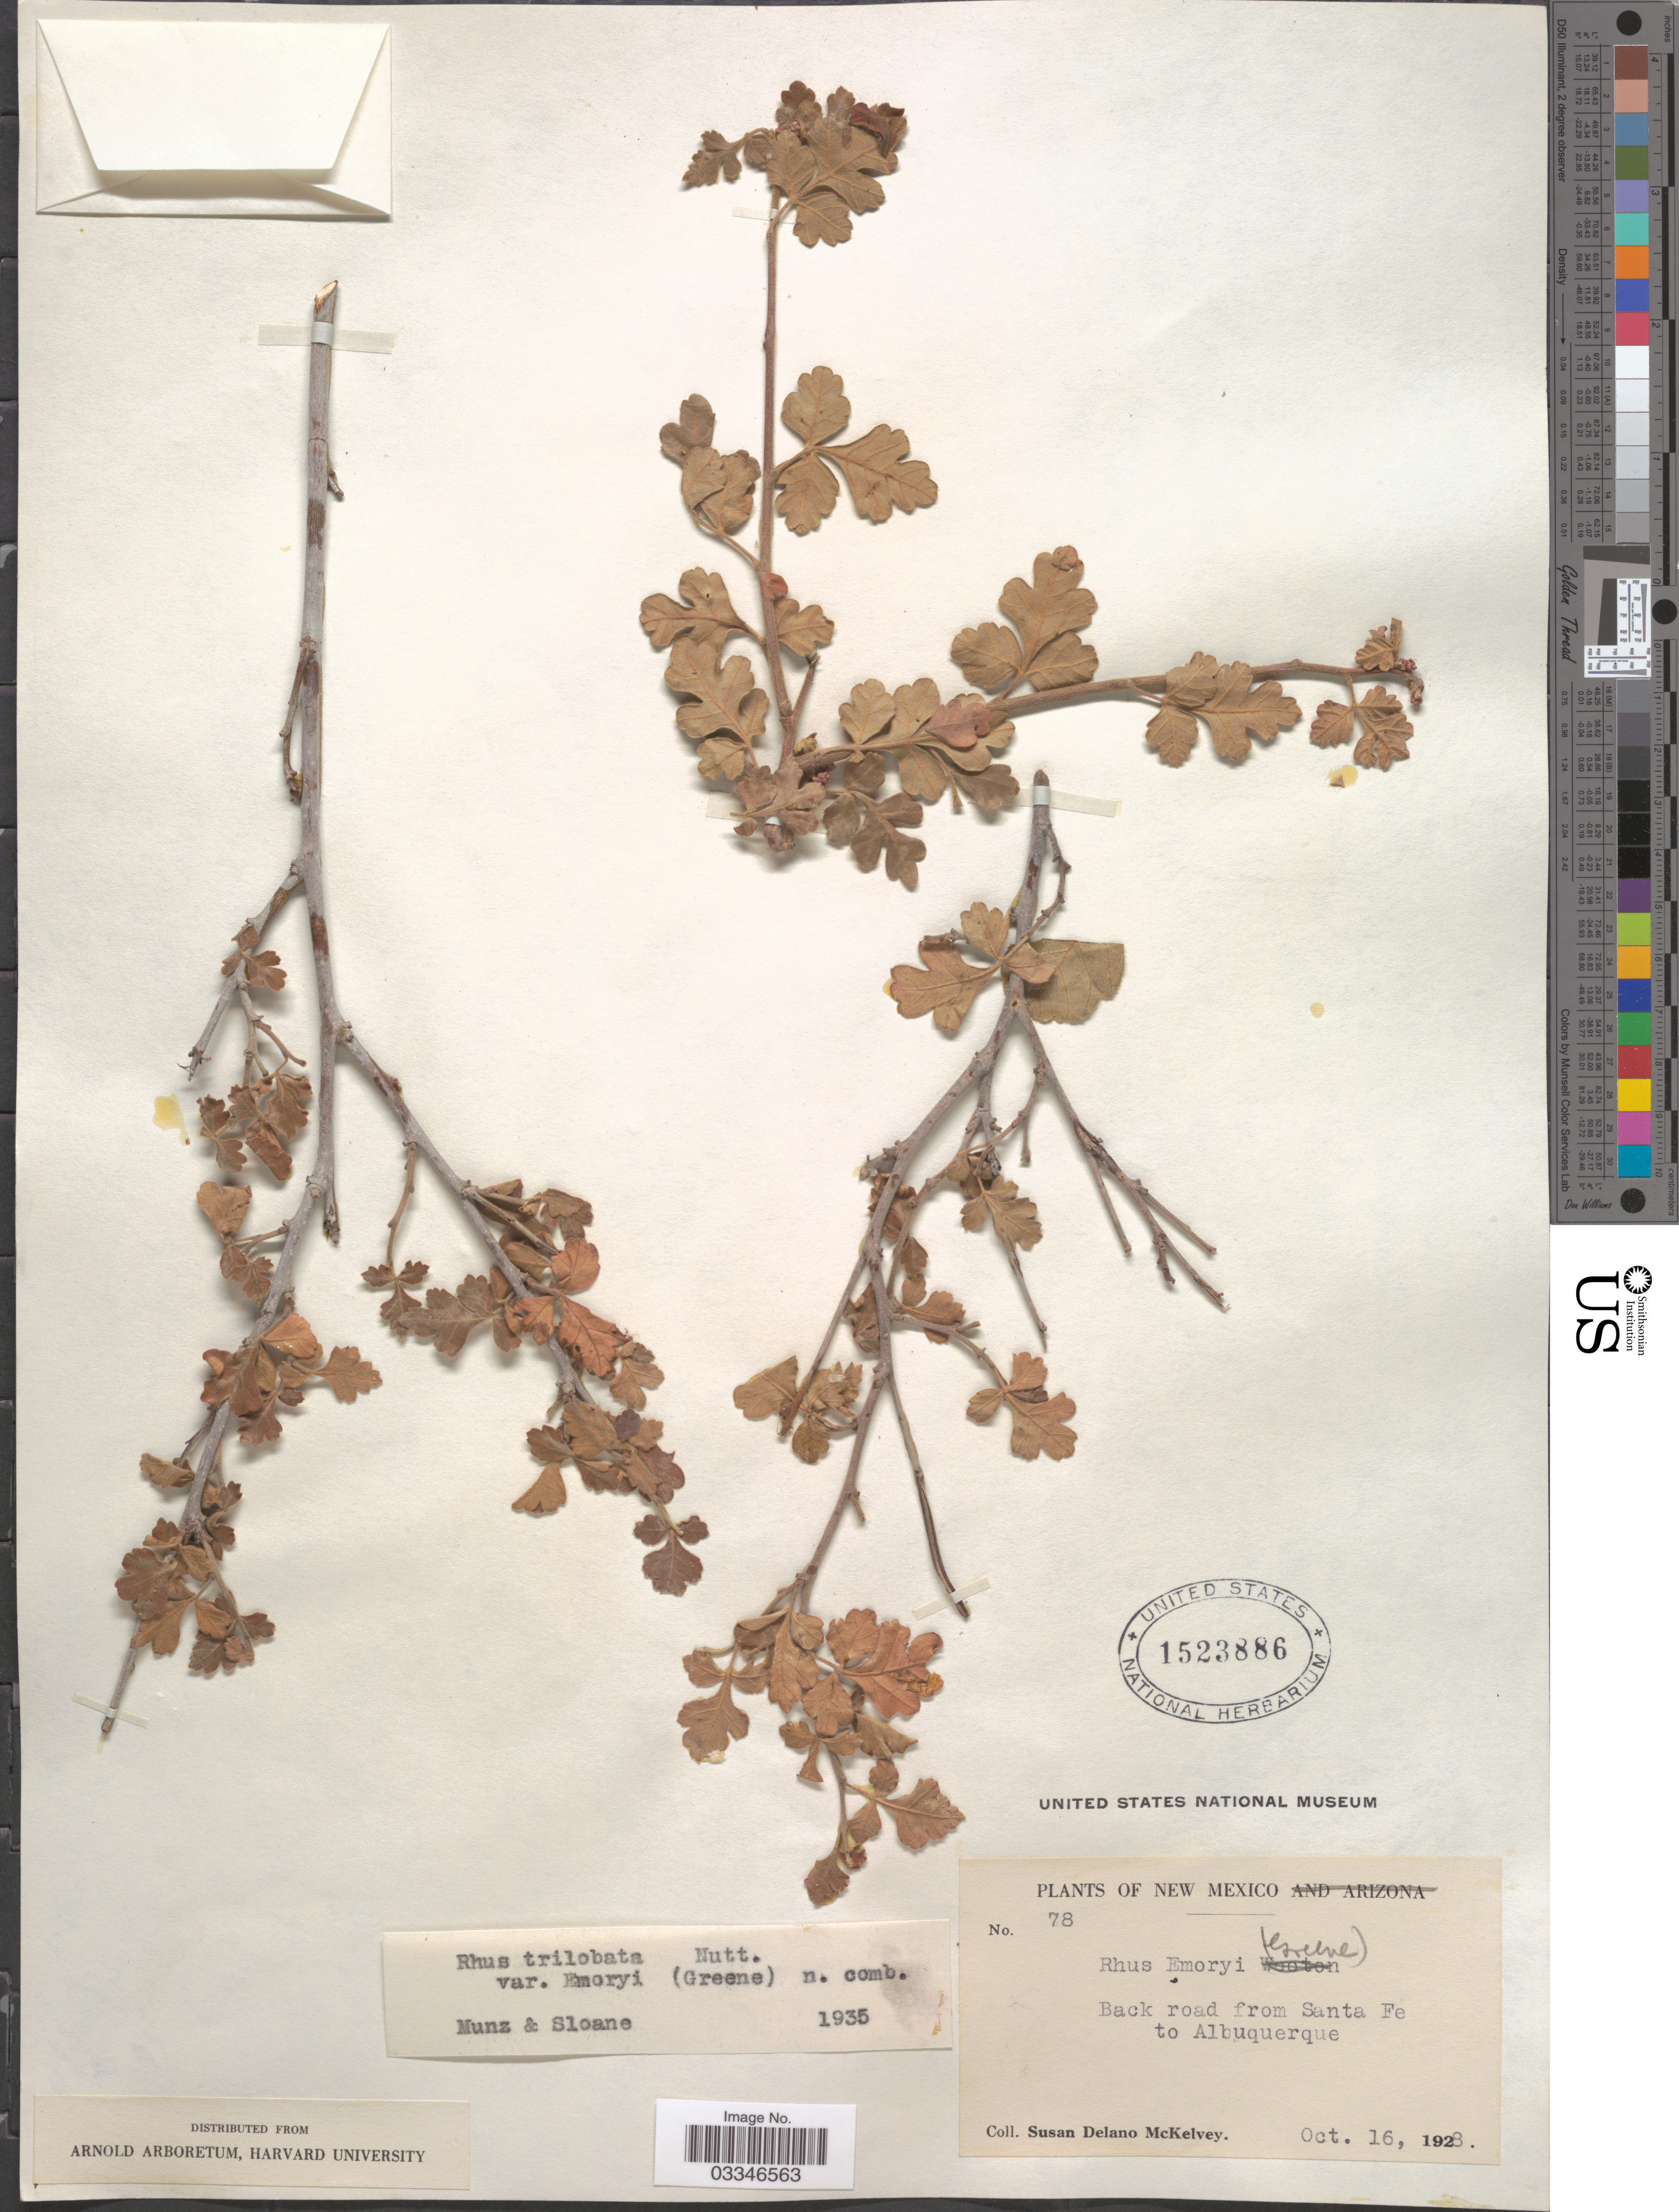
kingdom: Plantae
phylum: Tracheophyta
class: Magnoliopsida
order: Sapindales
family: Anacardiaceae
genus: Rhus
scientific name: Rhus trilobata var. pilosissima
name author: Engl.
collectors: S. A. McKelvey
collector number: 78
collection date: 1928-10-16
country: United States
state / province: New Mexico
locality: Back road from Santa Fe to Albuquerque.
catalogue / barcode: US 1523886